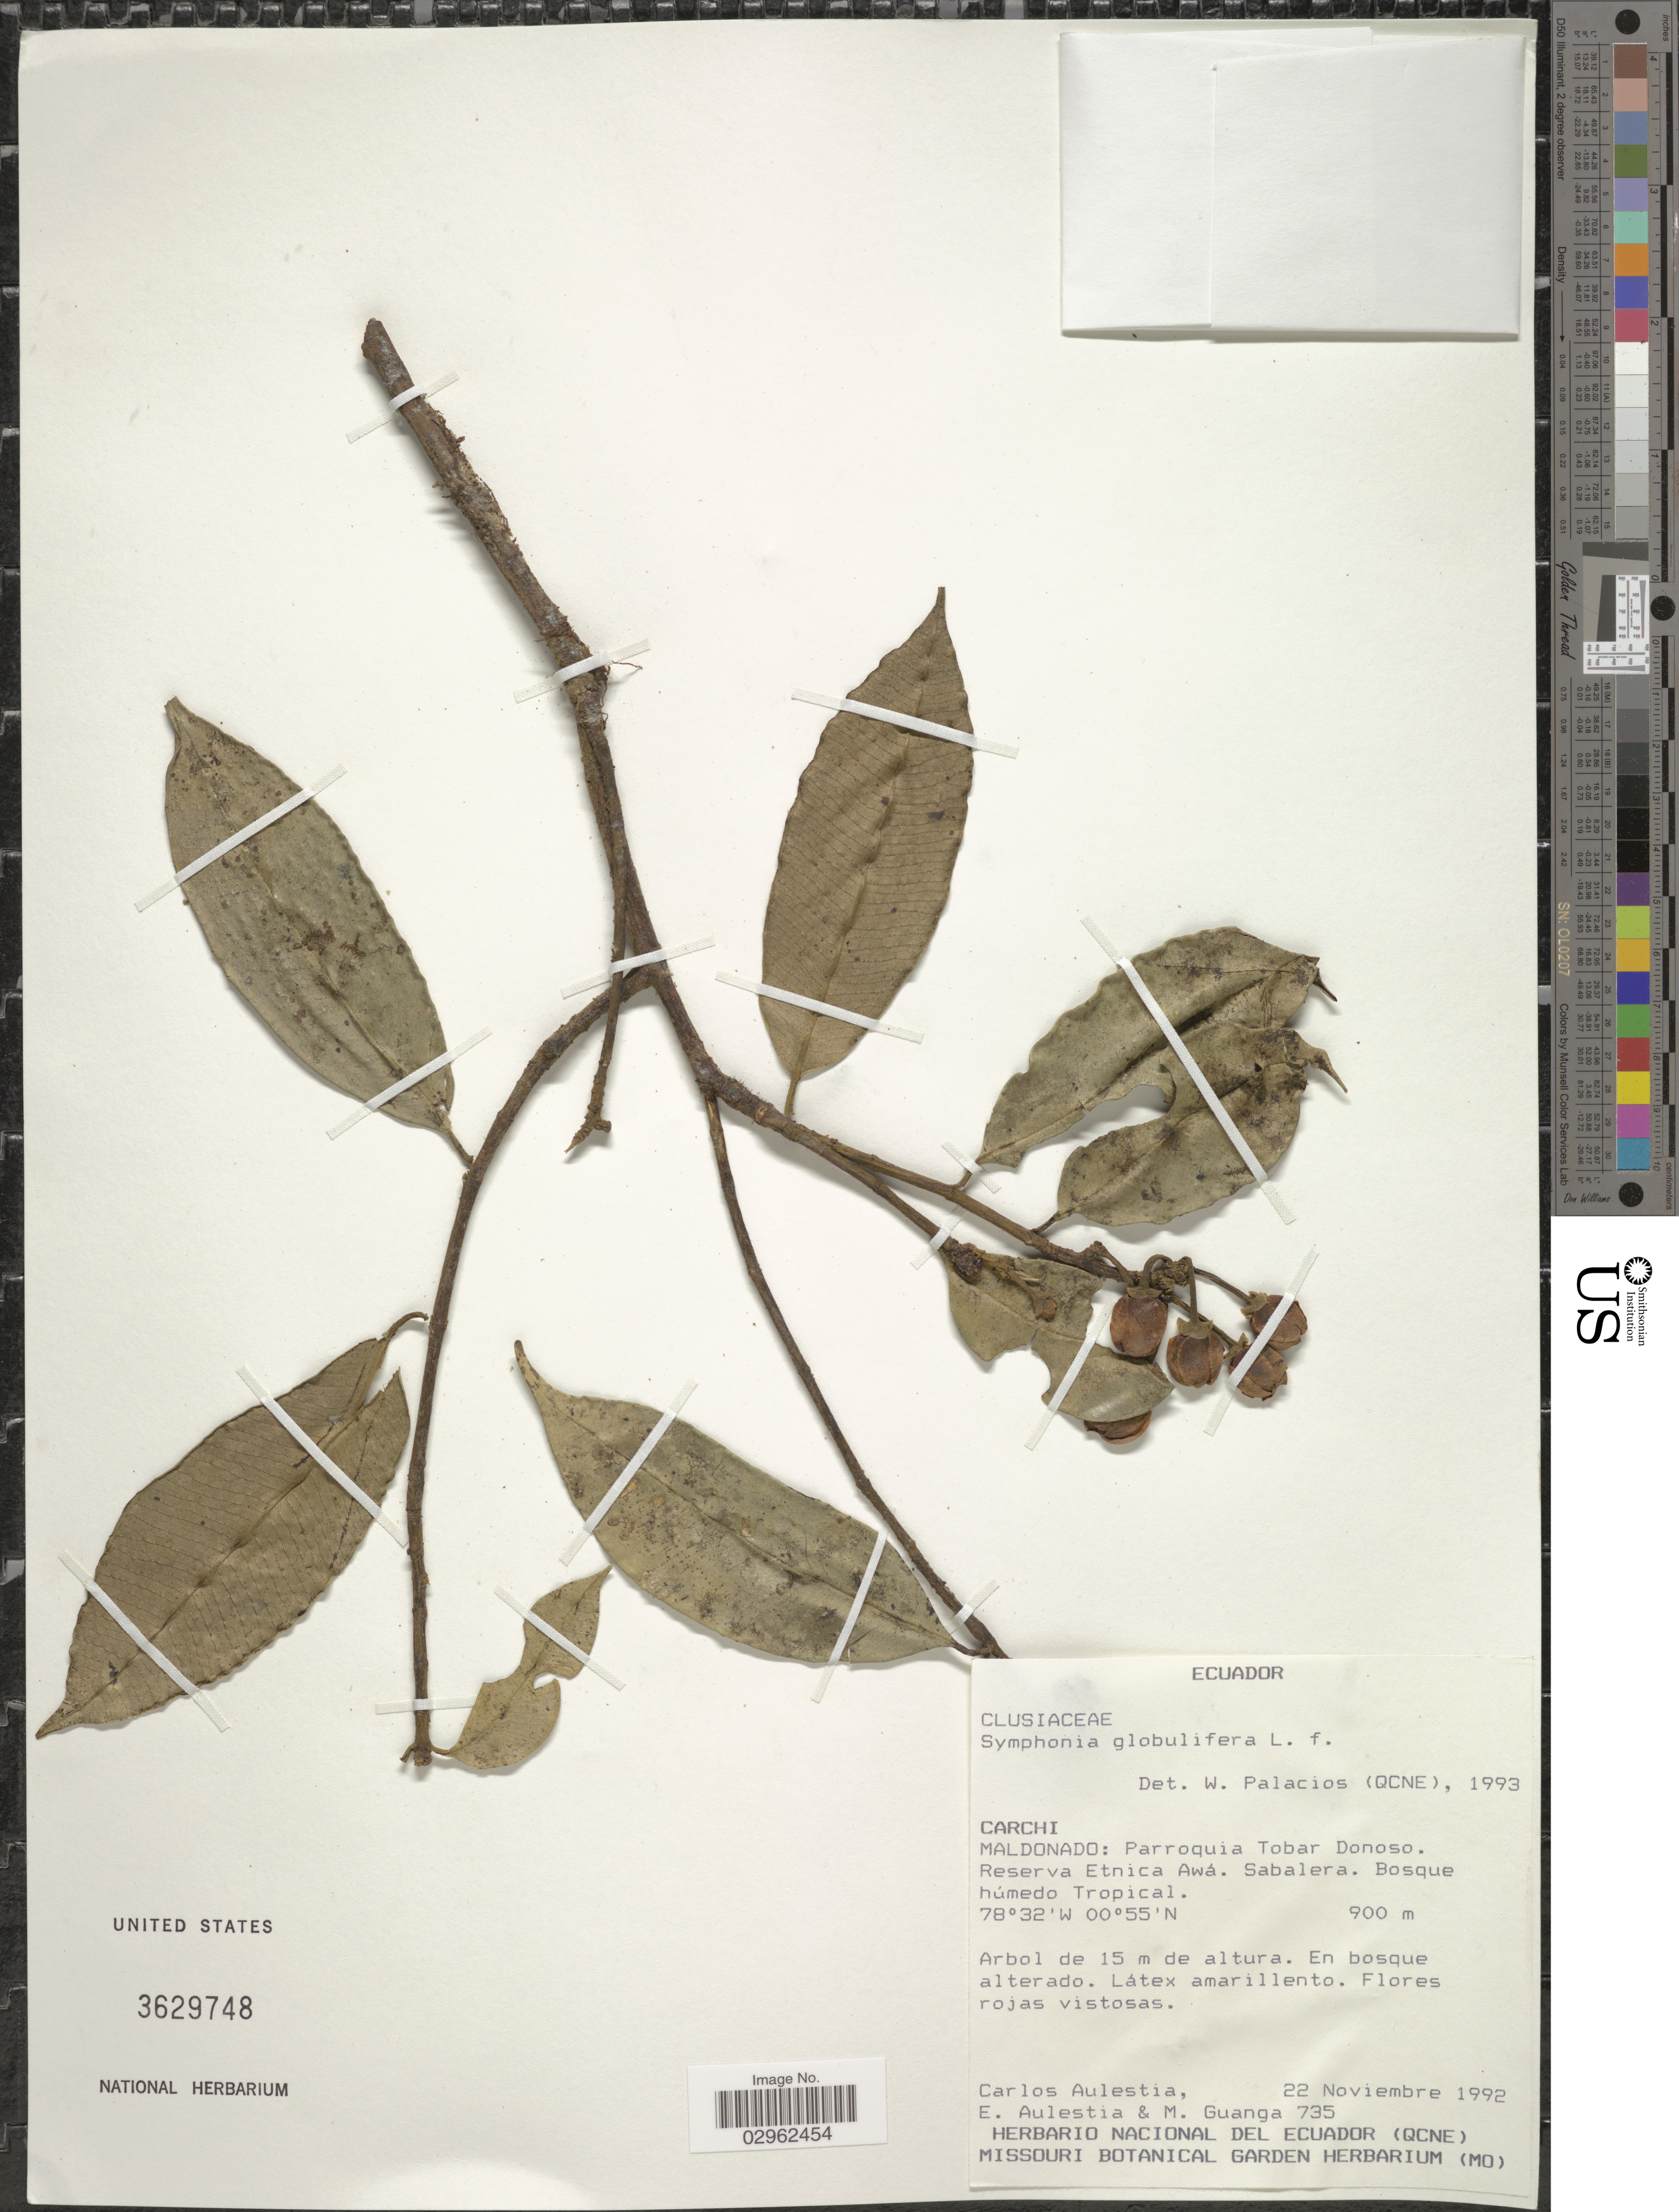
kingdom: Plantae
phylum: Tracheophyta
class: Magnoliopsida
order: Malpighiales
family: Clusiaceae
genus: Symphonia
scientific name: Symphonia globulifera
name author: L. f.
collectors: C. Aulestia, E. Aulestia & M. Guanga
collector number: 735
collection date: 1992-11-22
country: Ecuador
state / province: Carchi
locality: Maldonado: Parroquia Tobar Donoso. Reserva Etnica Awá. Sabalera.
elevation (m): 900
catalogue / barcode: US 3629748